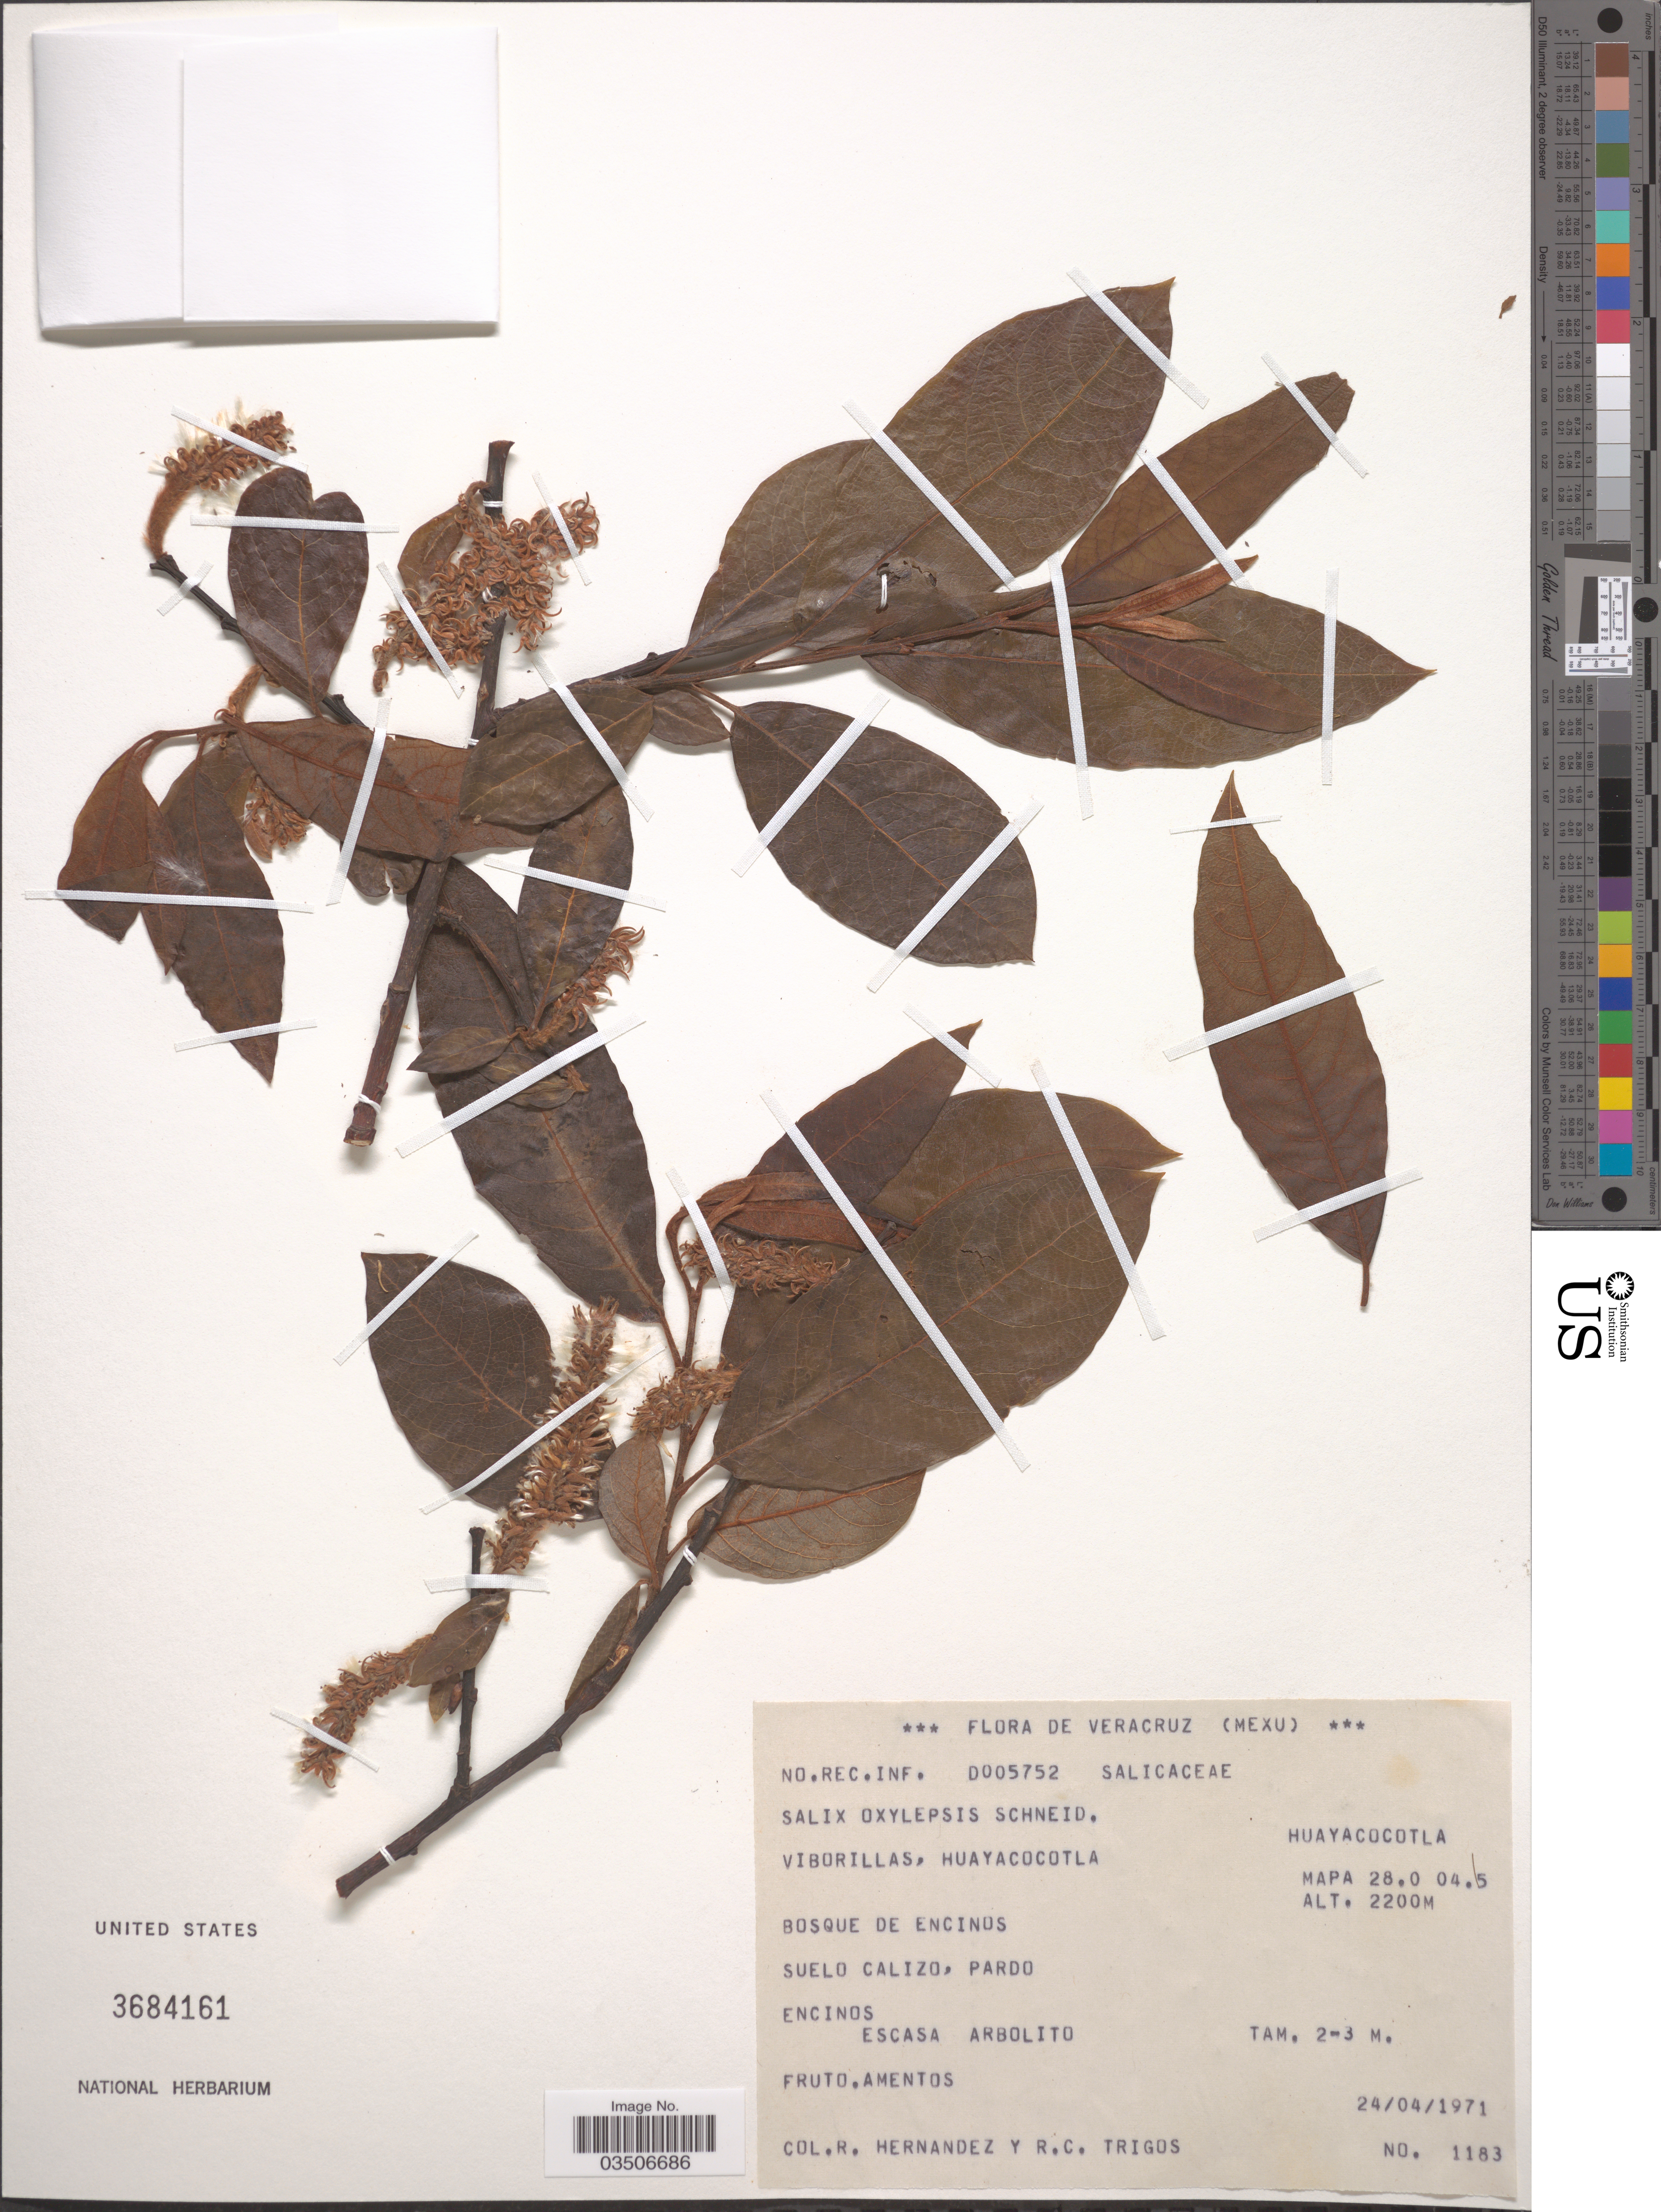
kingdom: Plantae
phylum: Tracheophyta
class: Magnoliopsida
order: Malpighiales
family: Salicaceae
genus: Salix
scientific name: Salix oxylepis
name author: C.K. Schneid.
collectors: R. Hernandez M. & R. Trigos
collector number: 1183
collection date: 1971-04-24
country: Mexico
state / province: Veracruz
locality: Veracruz. Mapa 28.0 04.5. Suelo Calizo, Pardo.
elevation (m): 2200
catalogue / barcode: US 3684161